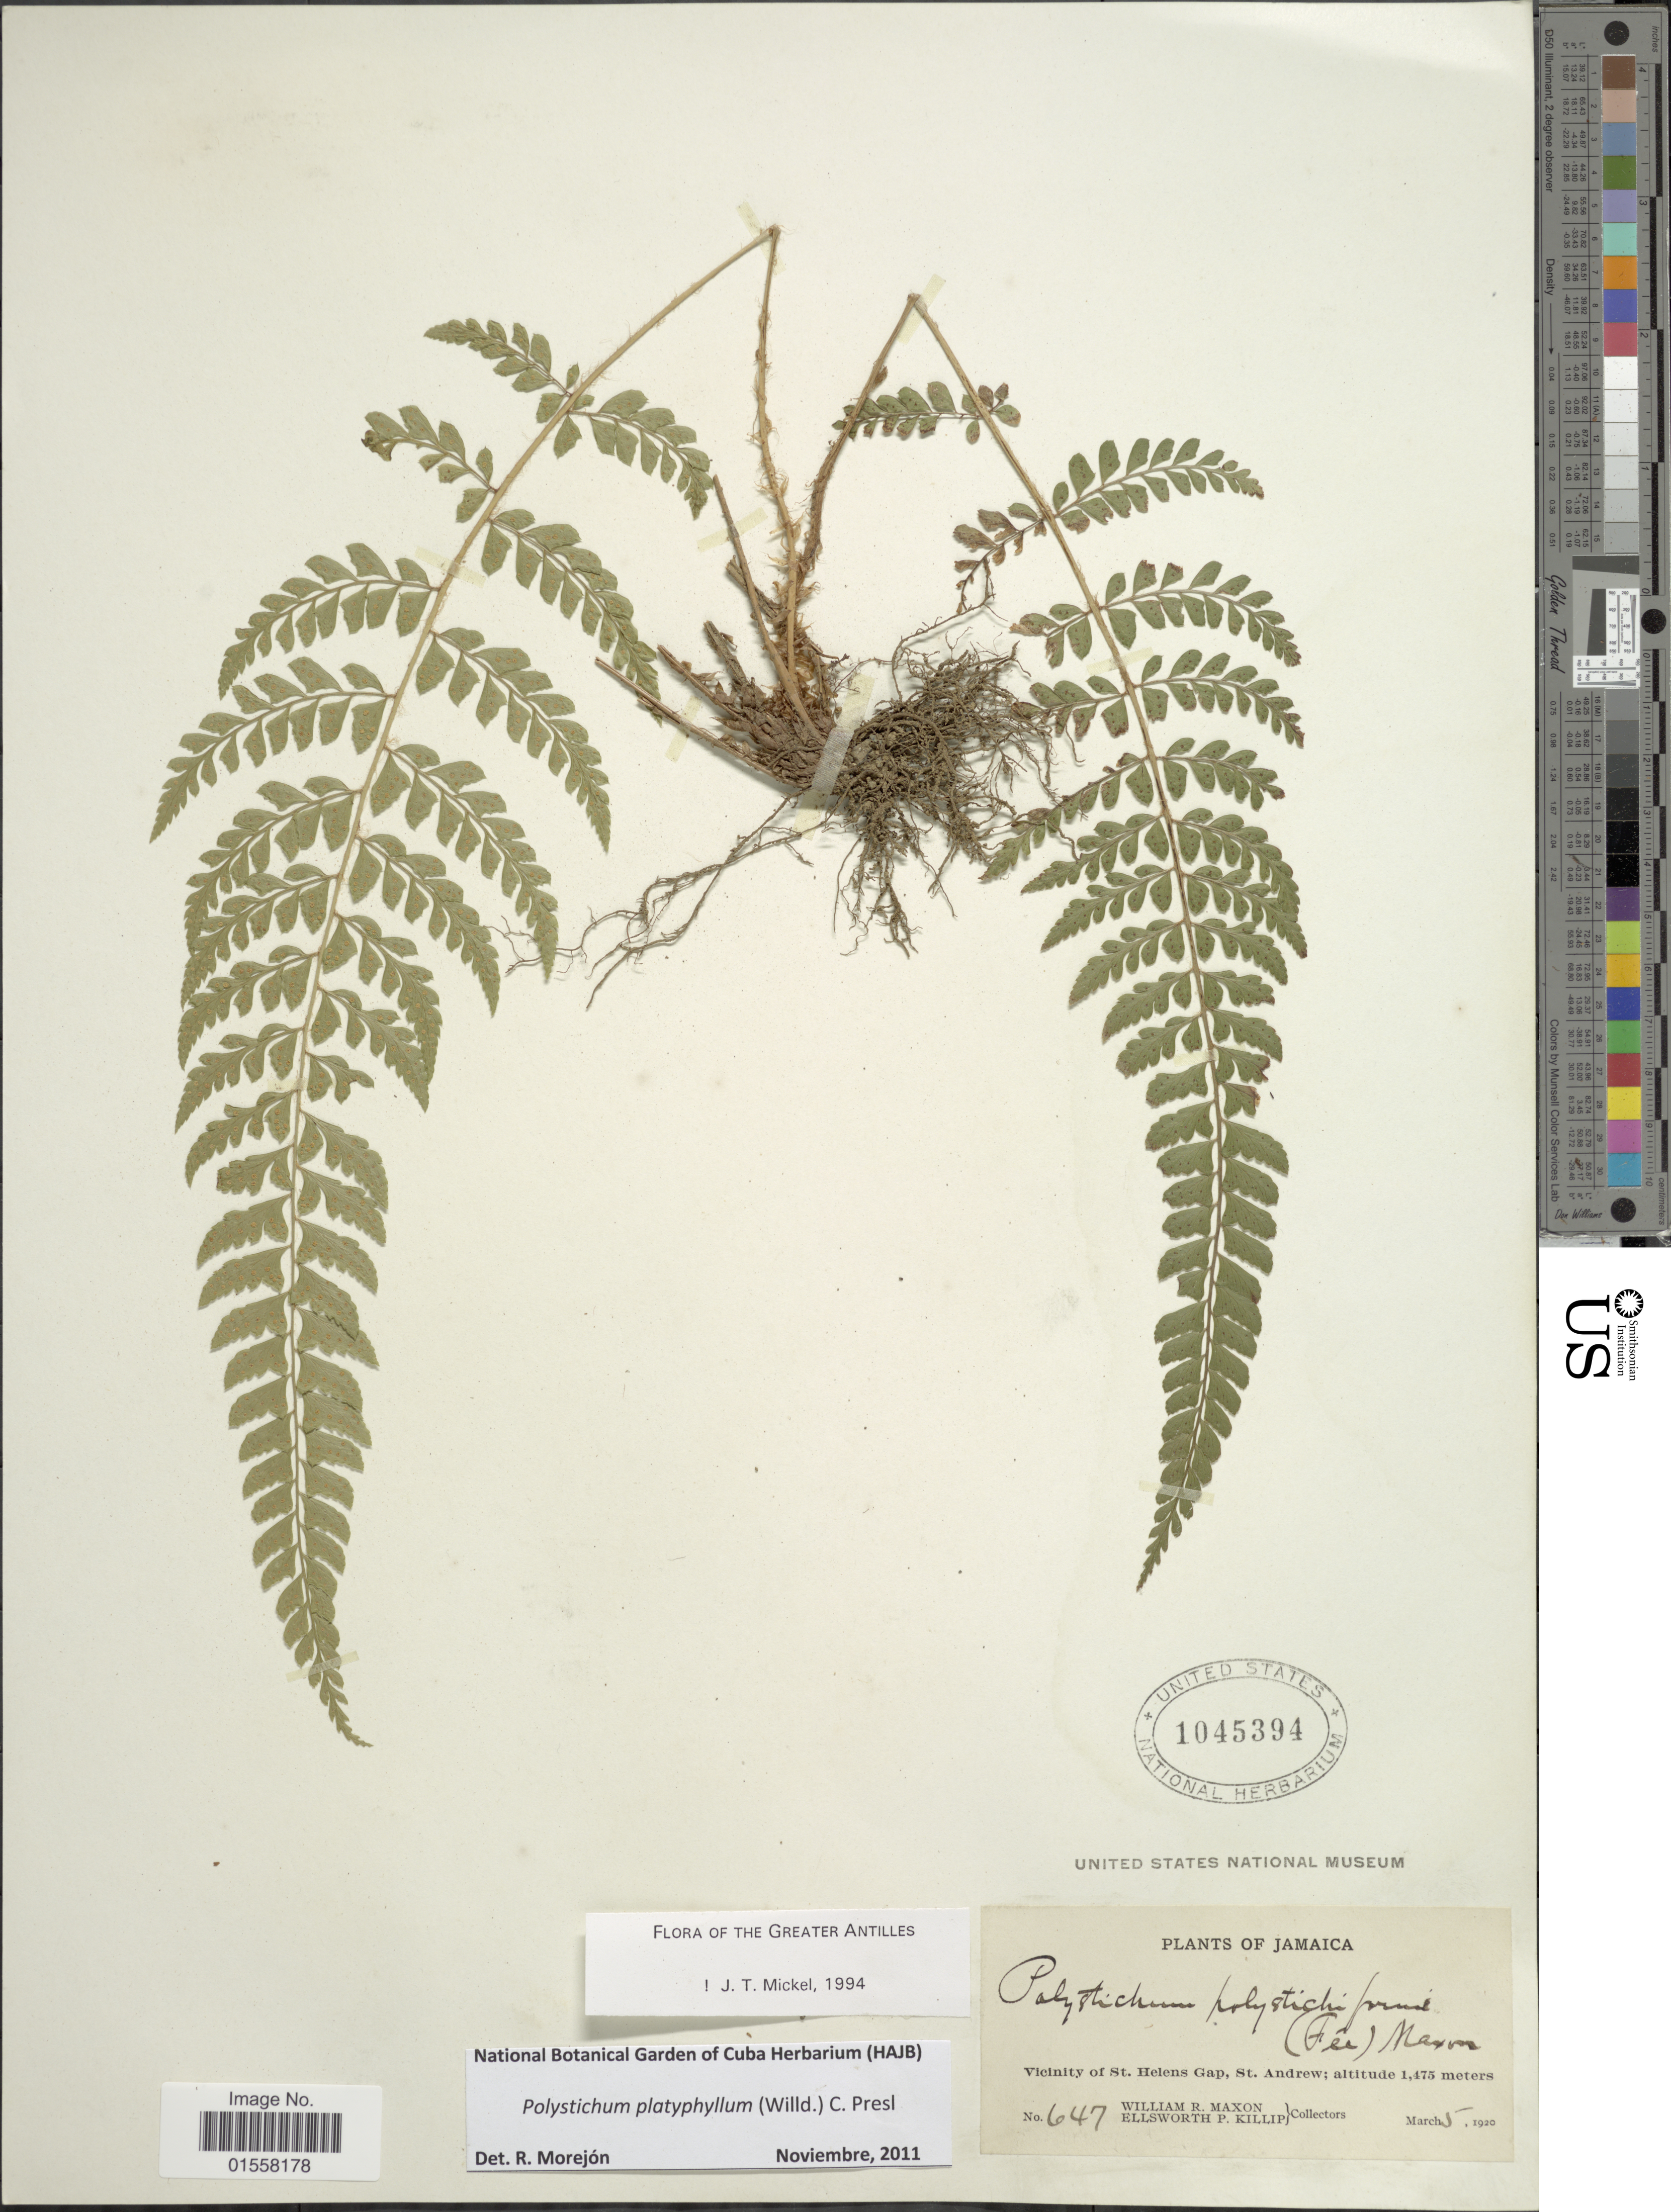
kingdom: Plantae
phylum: Tracheophyta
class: Polypodiopsida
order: Polypodiales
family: Dryopteridaceae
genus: Polystichum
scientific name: Polystichum platyphyllum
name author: (Willd.) C. Presl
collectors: W. R. Maxon & E. P. Killip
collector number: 647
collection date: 1920-03-05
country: Jamaica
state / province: Saint Andrew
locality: Jamaica, Vicinity of St. Helens Gap, St. Andrew.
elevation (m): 1475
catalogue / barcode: US 4045394